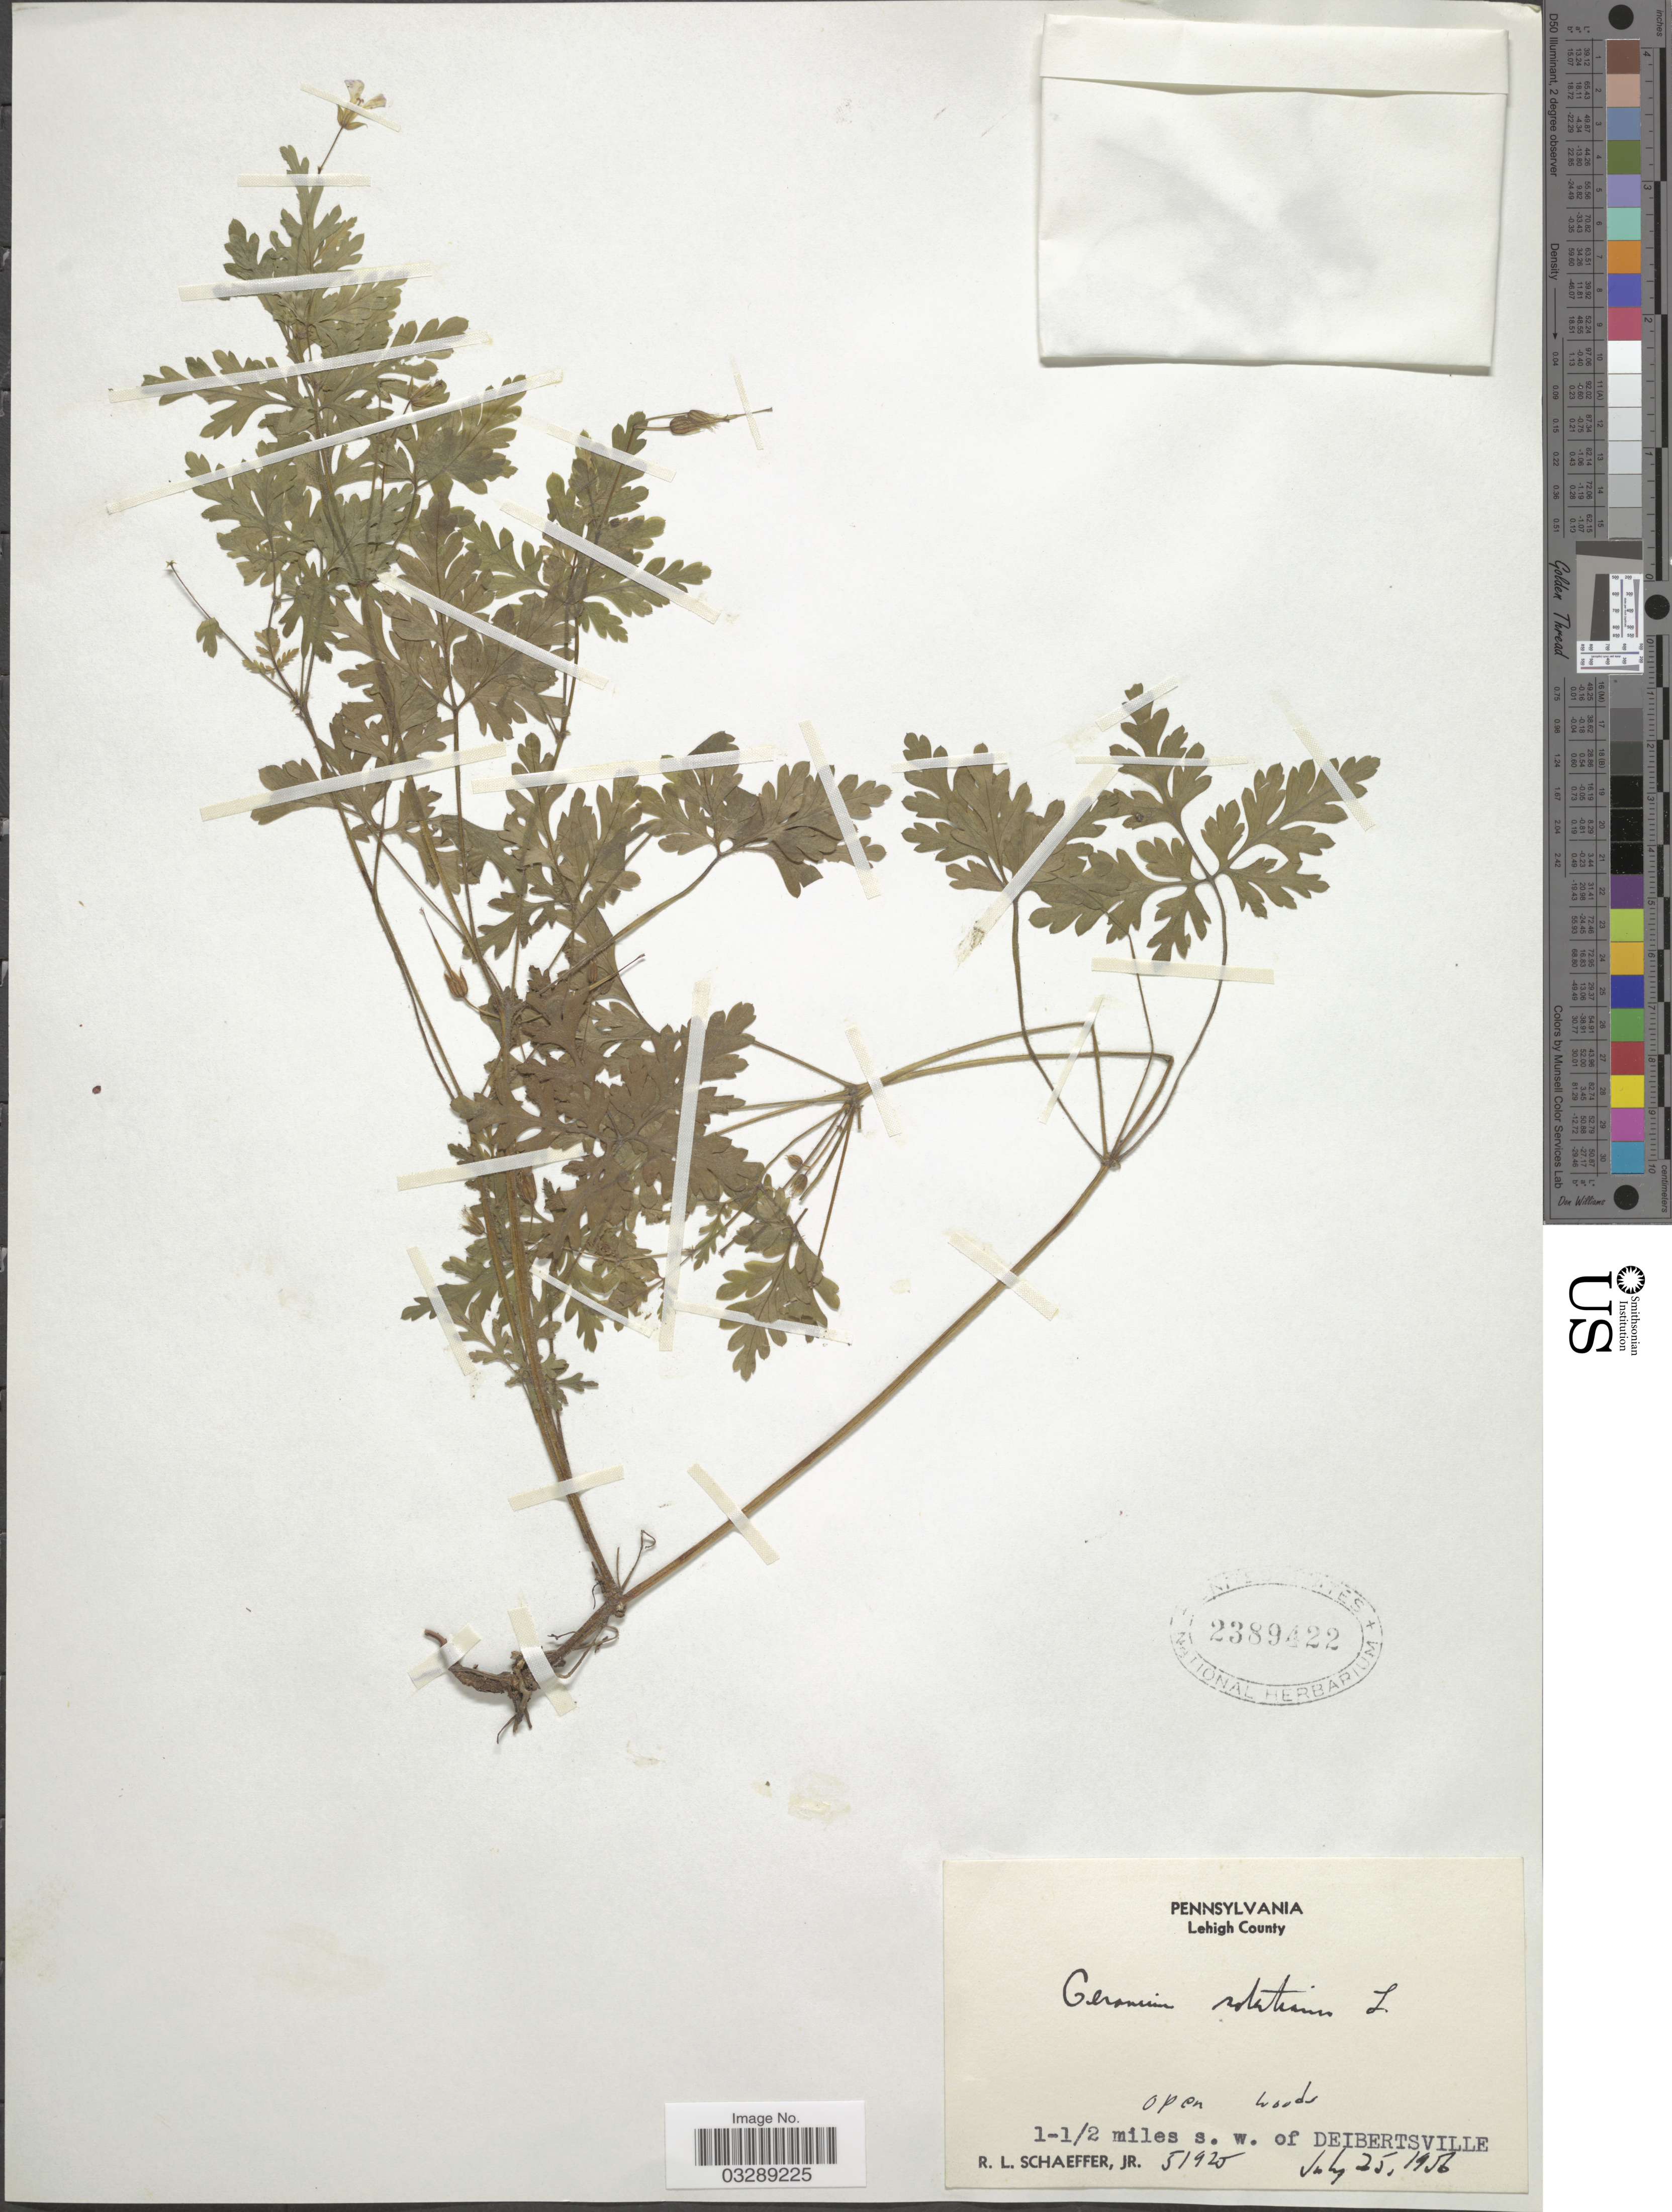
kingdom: Plantae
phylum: Tracheophyta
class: Magnoliopsida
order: Geraniales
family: Geraniaceae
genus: Geranium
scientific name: Geranium robertianum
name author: L.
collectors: R. L. Schaeffer Jr.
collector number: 51925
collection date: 1956-07-25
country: United States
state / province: Pennsylvania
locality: Lehigh County, 1-½ miles s.w. of Deibertsville.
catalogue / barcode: US 2389422